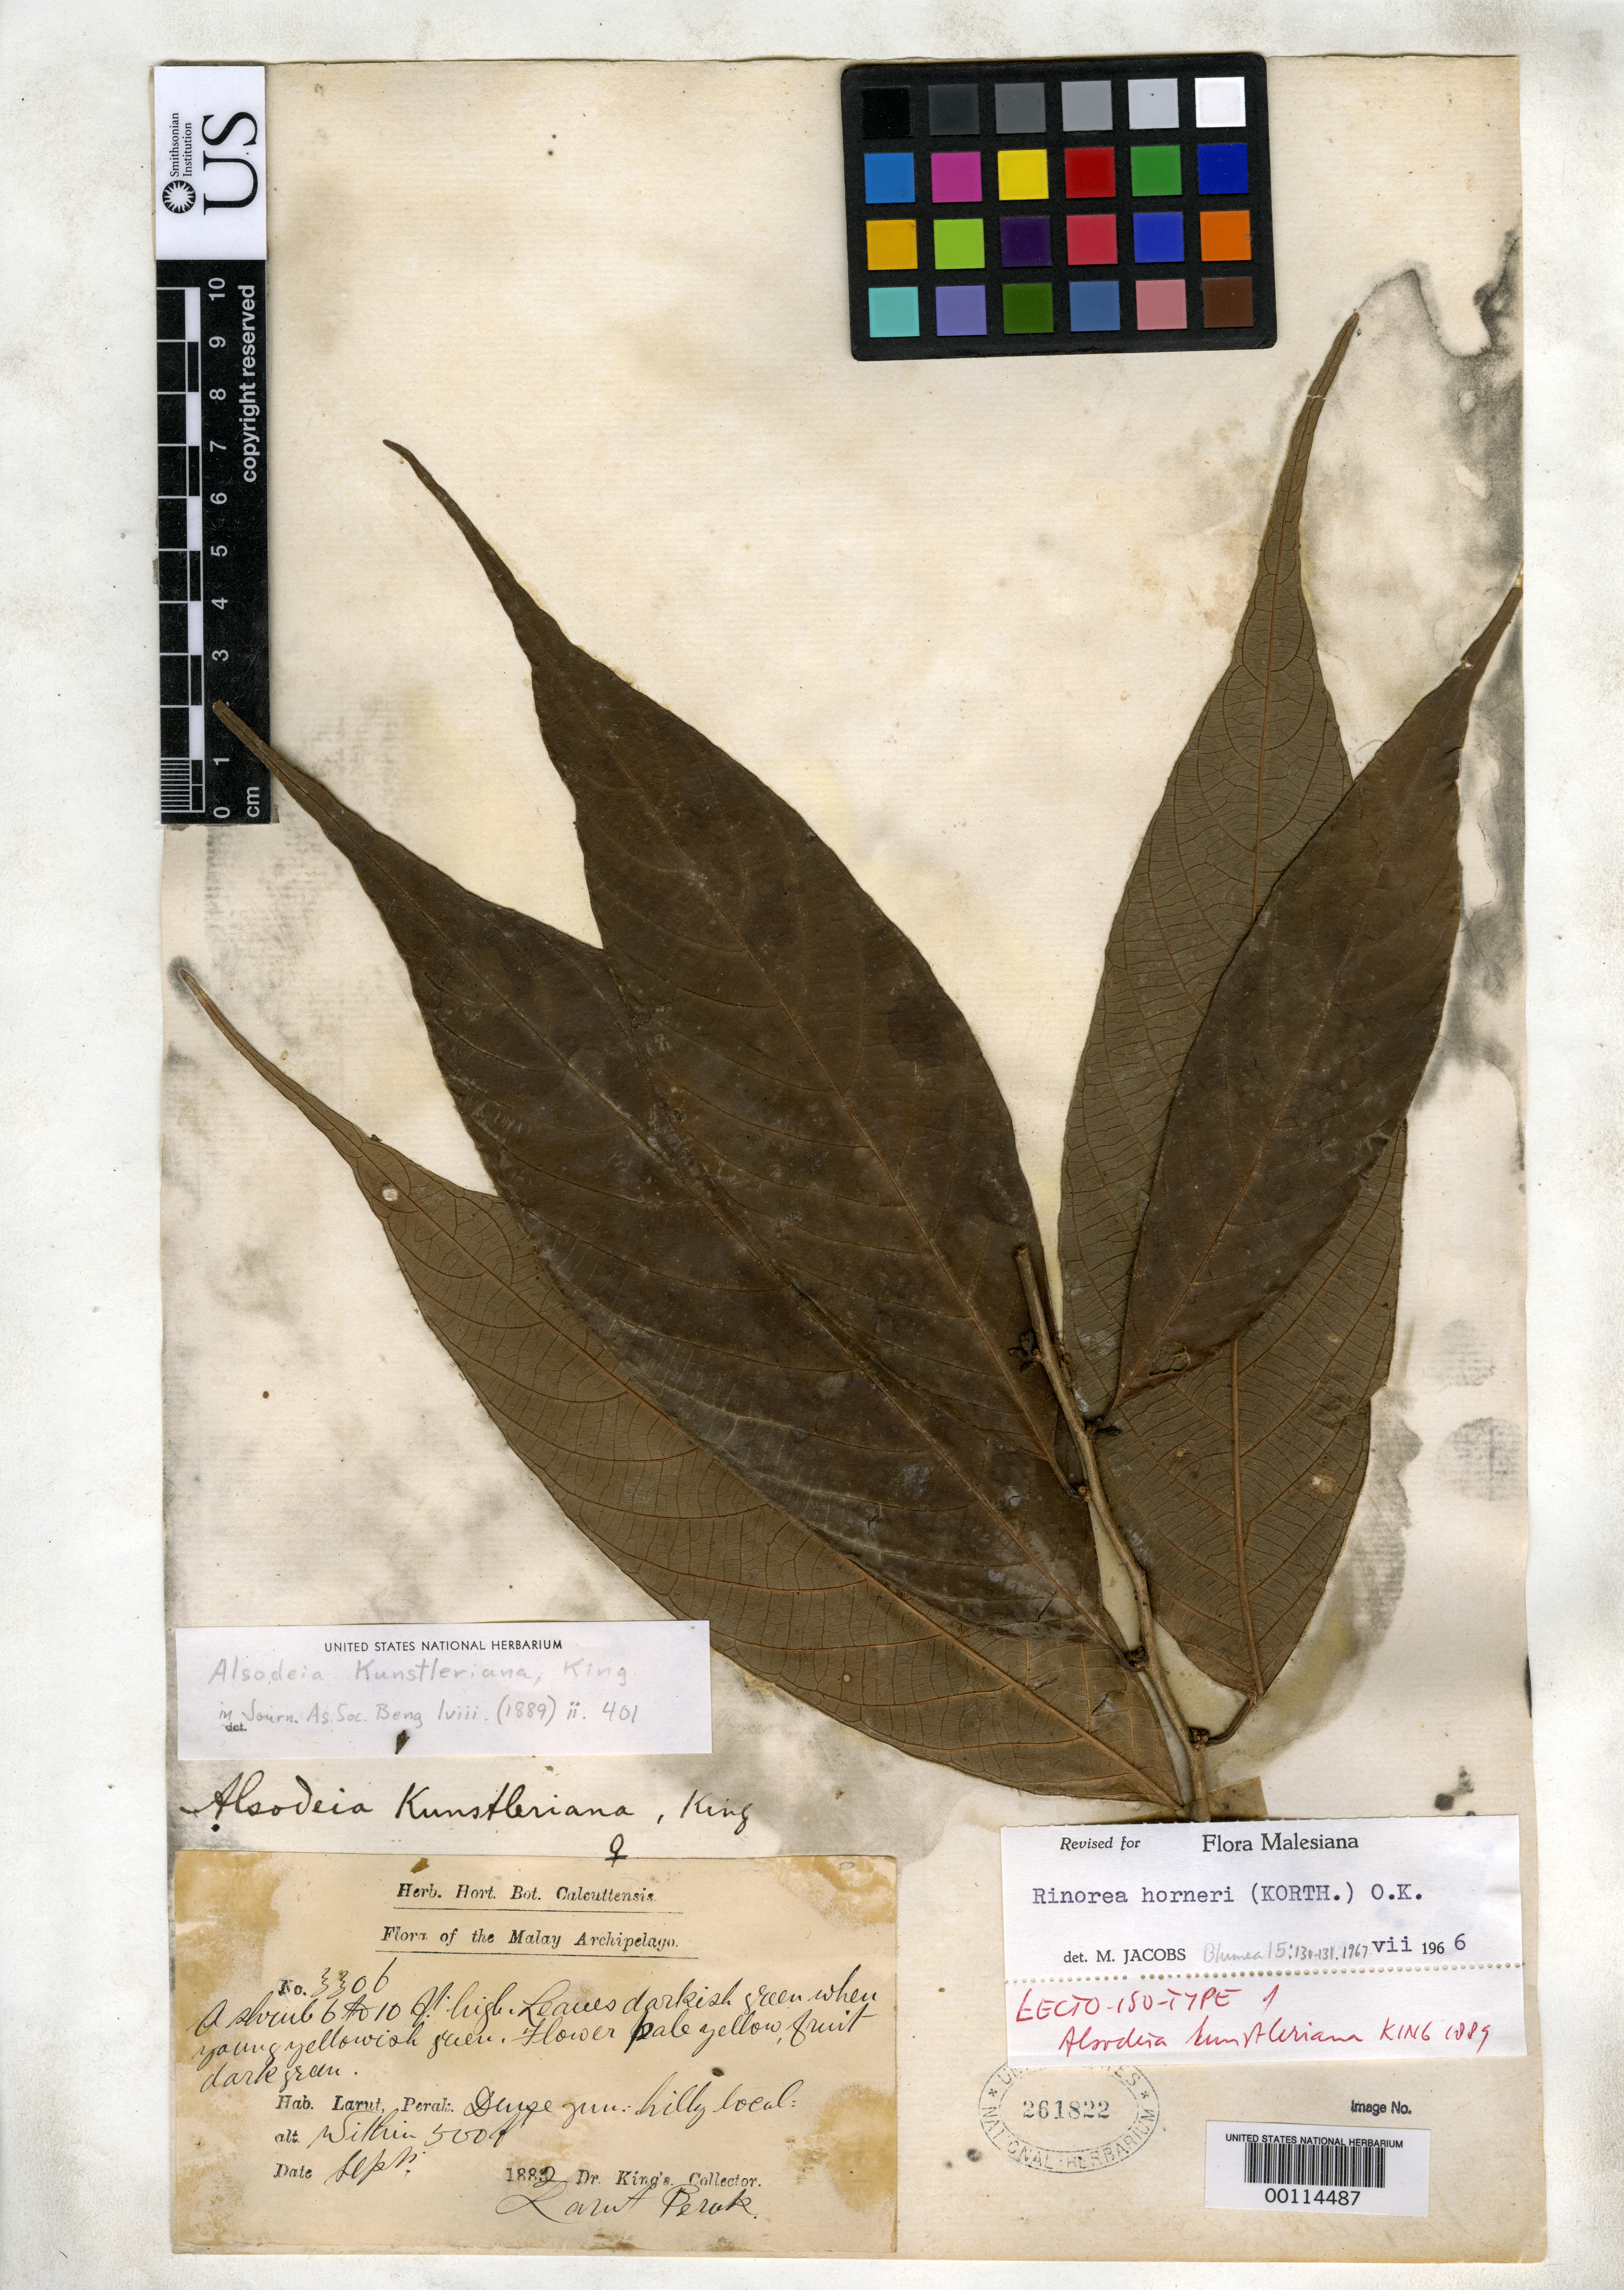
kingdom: Plantae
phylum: Tracheophyta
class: Magnoliopsida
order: Malpighiales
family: Violaceae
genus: Alsodeia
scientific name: Alsodeia kunstleriana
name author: King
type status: Lectotype; Syntype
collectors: Dr. King's collector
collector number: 3306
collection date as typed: Sep 1882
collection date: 1882-09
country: Malaysia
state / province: Perak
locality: Larut, Perak. [Malay Peninsula]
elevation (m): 152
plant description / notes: Annotated as lectotype by J.M. DeMuria, 2018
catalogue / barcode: US 261822